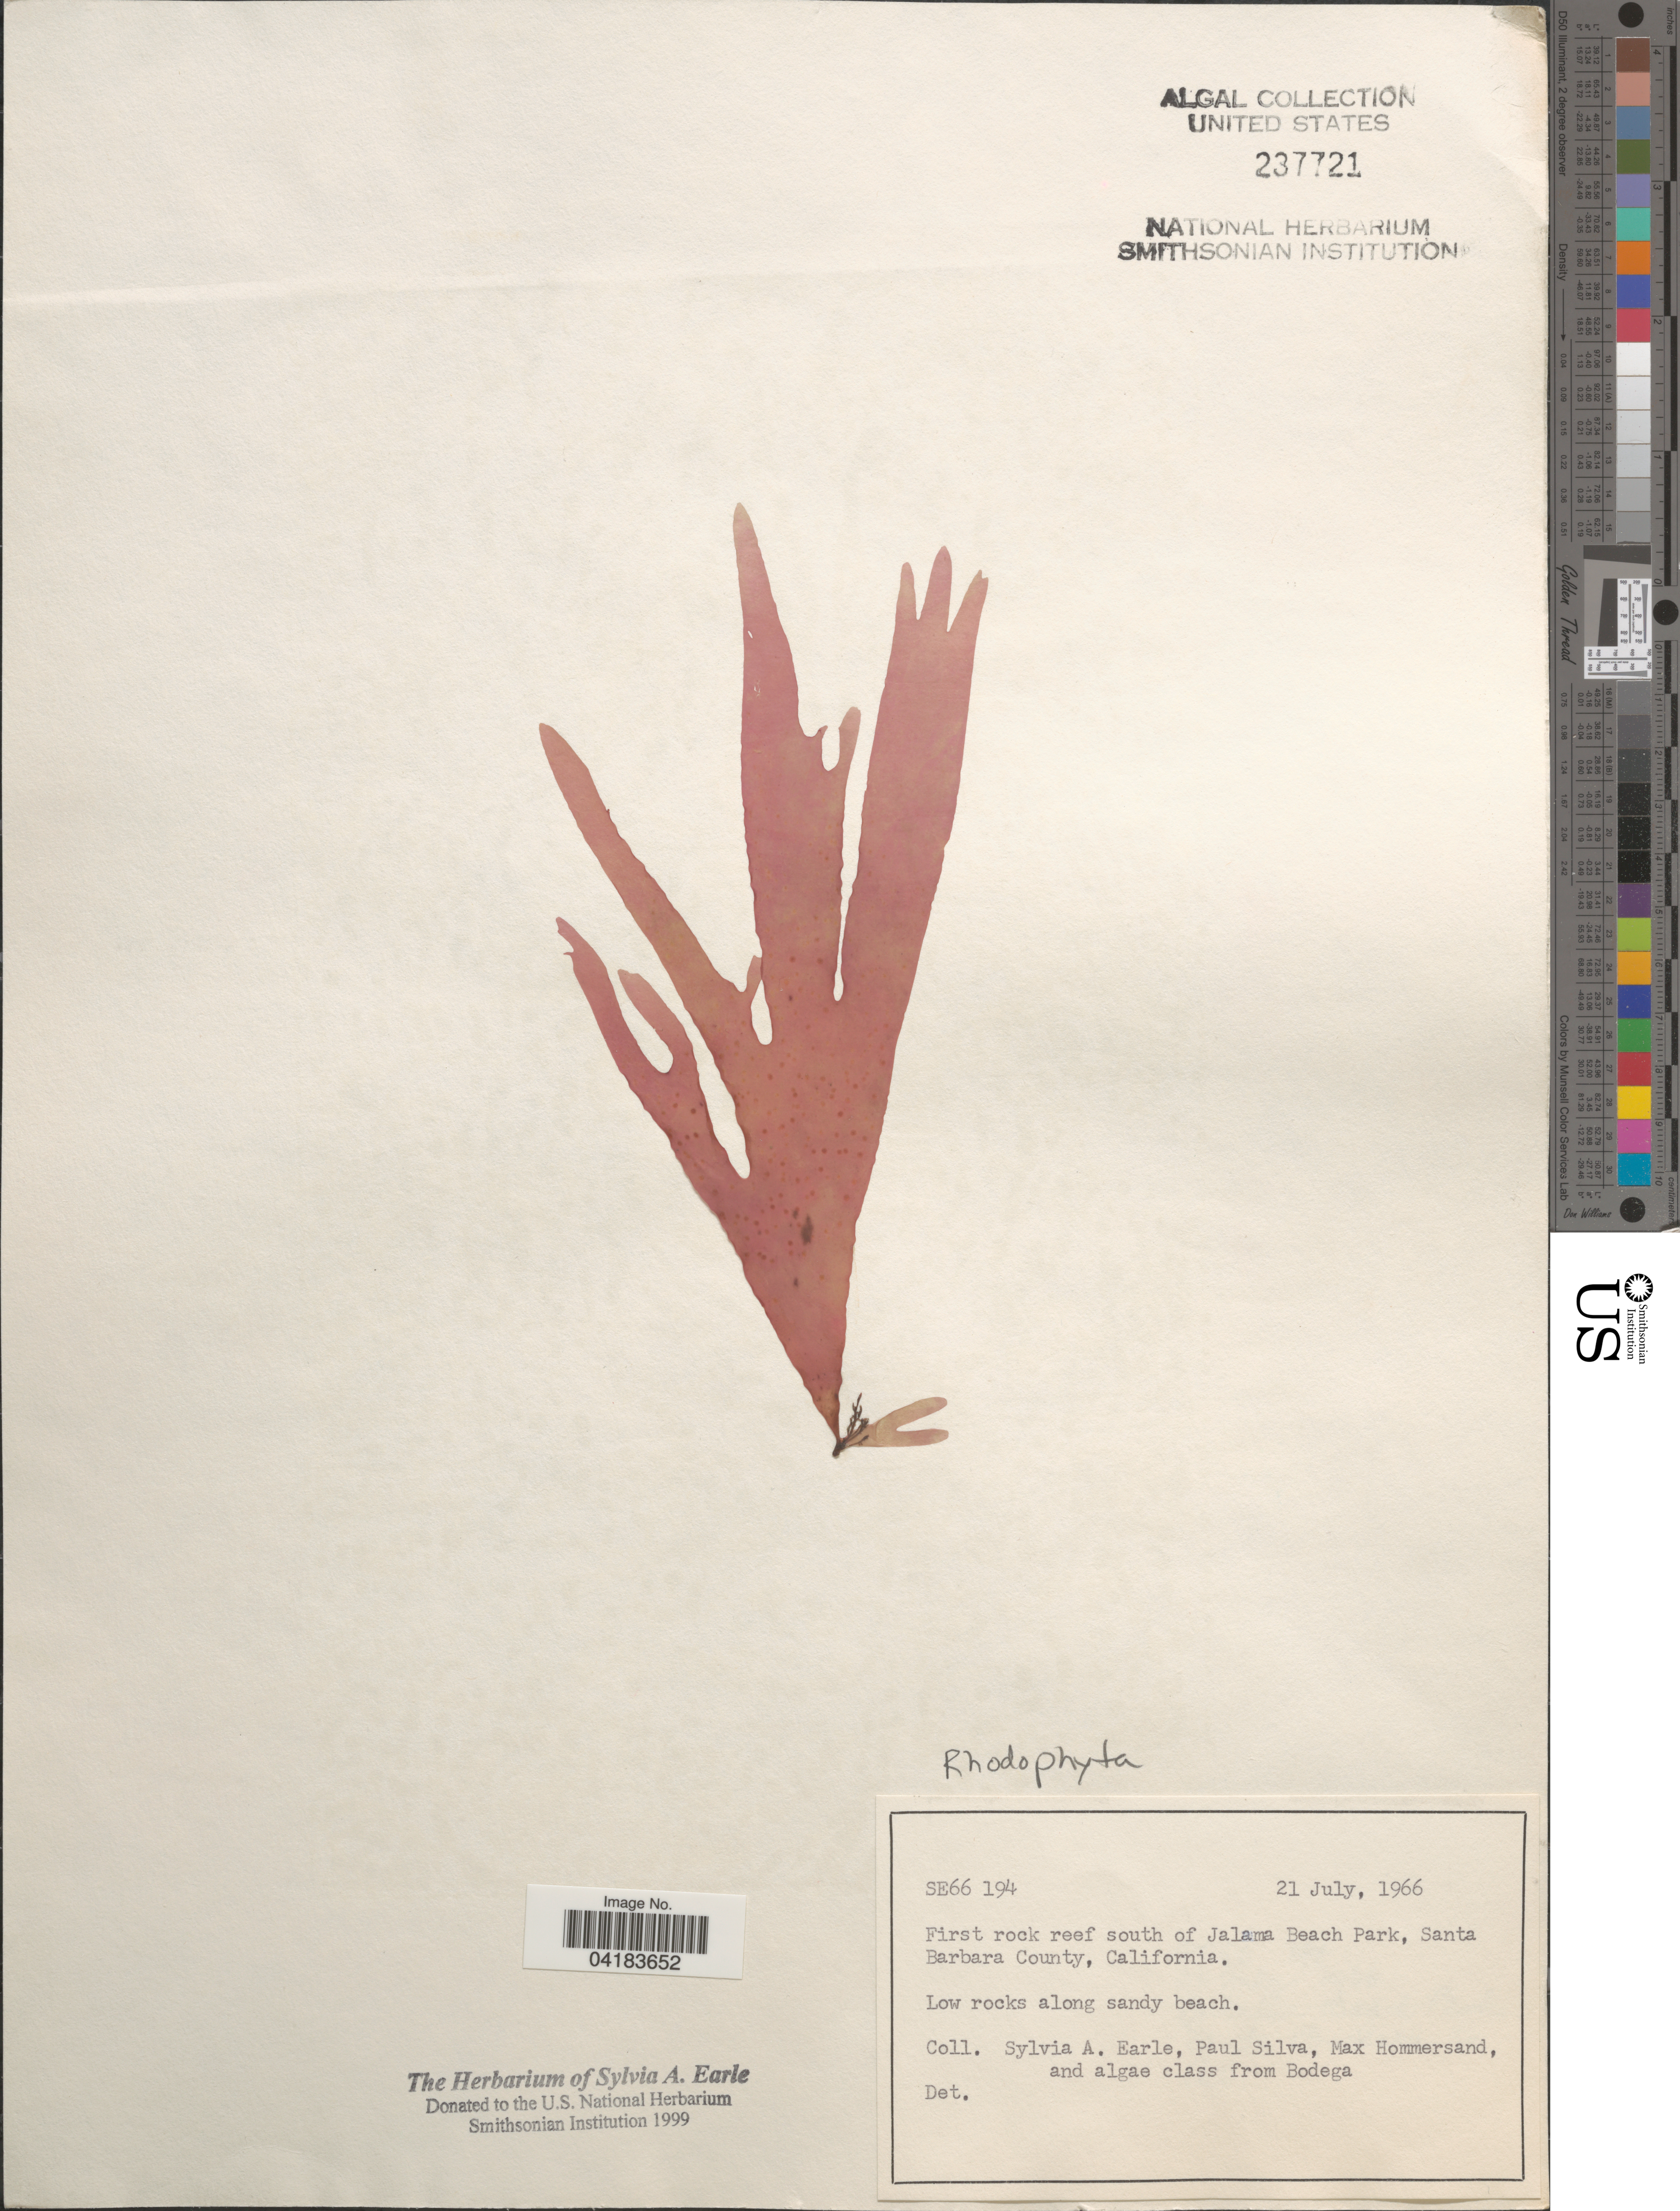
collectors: S. A. Earle, P. C. Silva, M. H. Hommersand & Bodega Algae Class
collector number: SE66194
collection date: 1966-07-21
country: United States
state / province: California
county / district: Santa Barbara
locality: First rock reef south of Jalama Beach Park, Santa Barbara County.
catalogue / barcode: US 237721